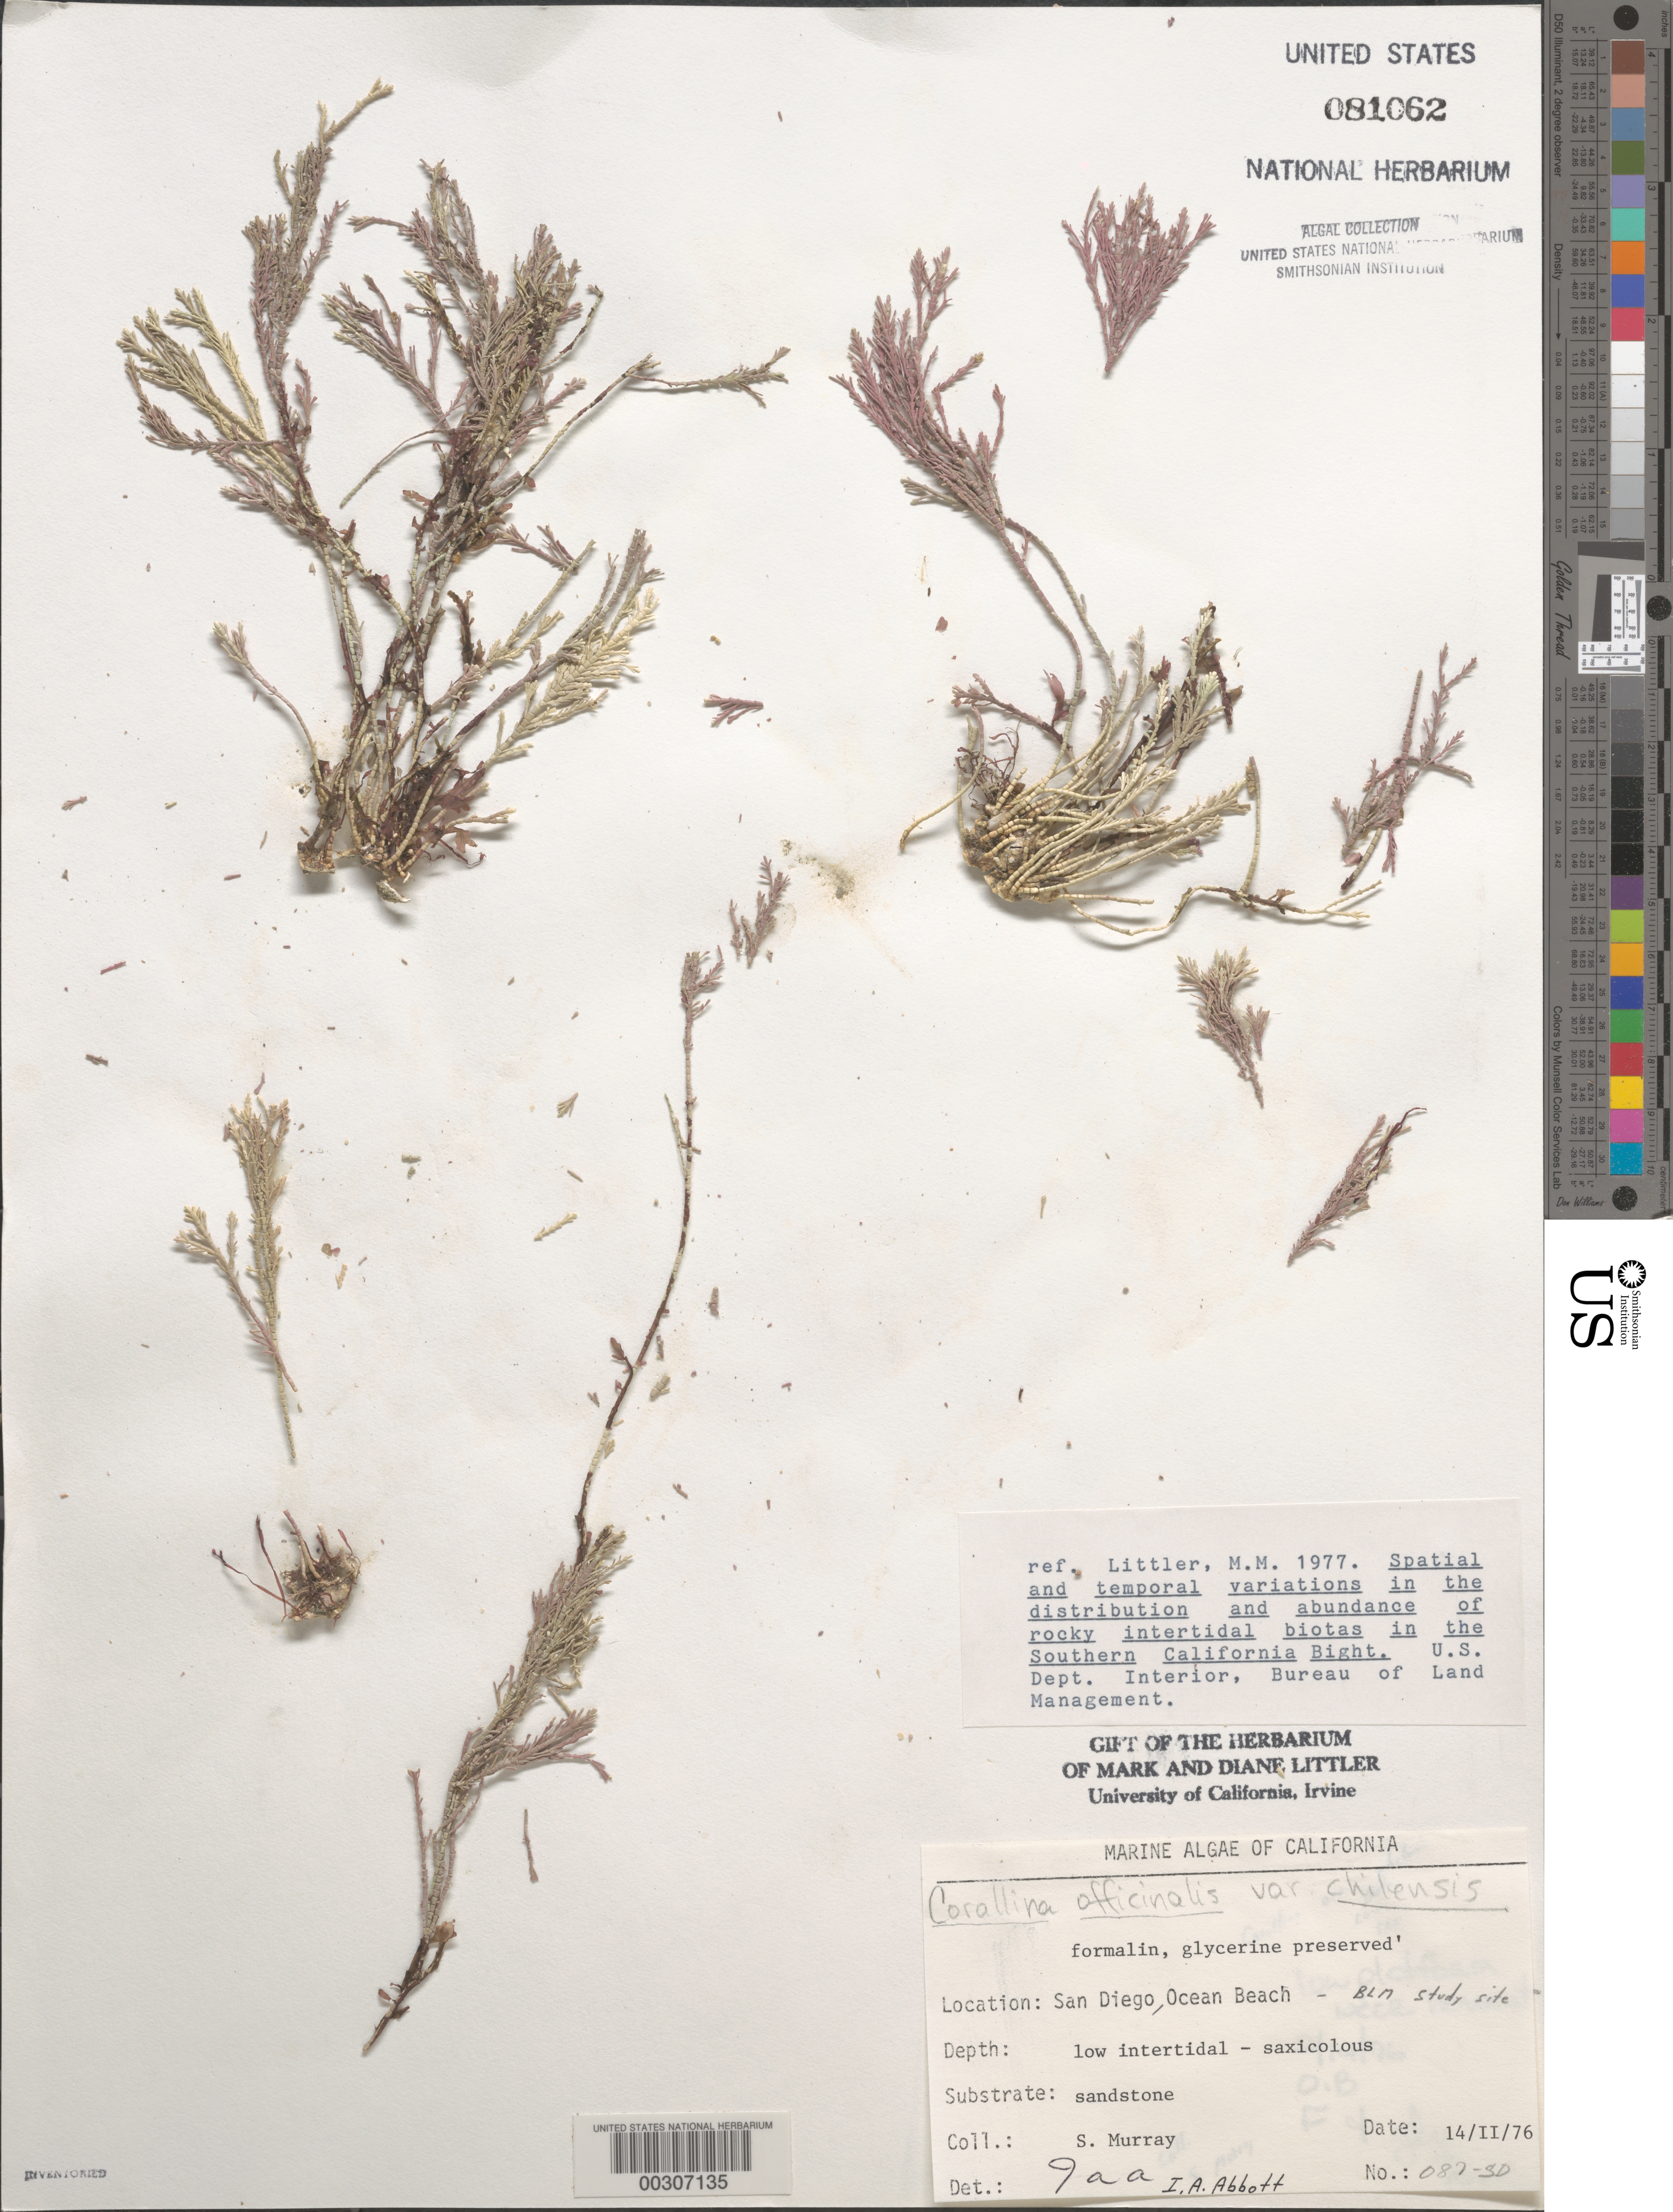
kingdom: Plantae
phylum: Rhodophyta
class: Florideophyceae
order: Corallinales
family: Corallinaceae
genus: Corallina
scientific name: Corallina officinalis var. chilensis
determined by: Abbott, Isabella A.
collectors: S. N. Murray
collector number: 087-sd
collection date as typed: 14 Feb 1976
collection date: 1976-02-14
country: United States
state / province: California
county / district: San Diego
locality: End of Del Monte Street, Ocean Beach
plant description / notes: BLM-SOCALBIGHT Rocky Intertidal Survey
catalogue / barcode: US 81062